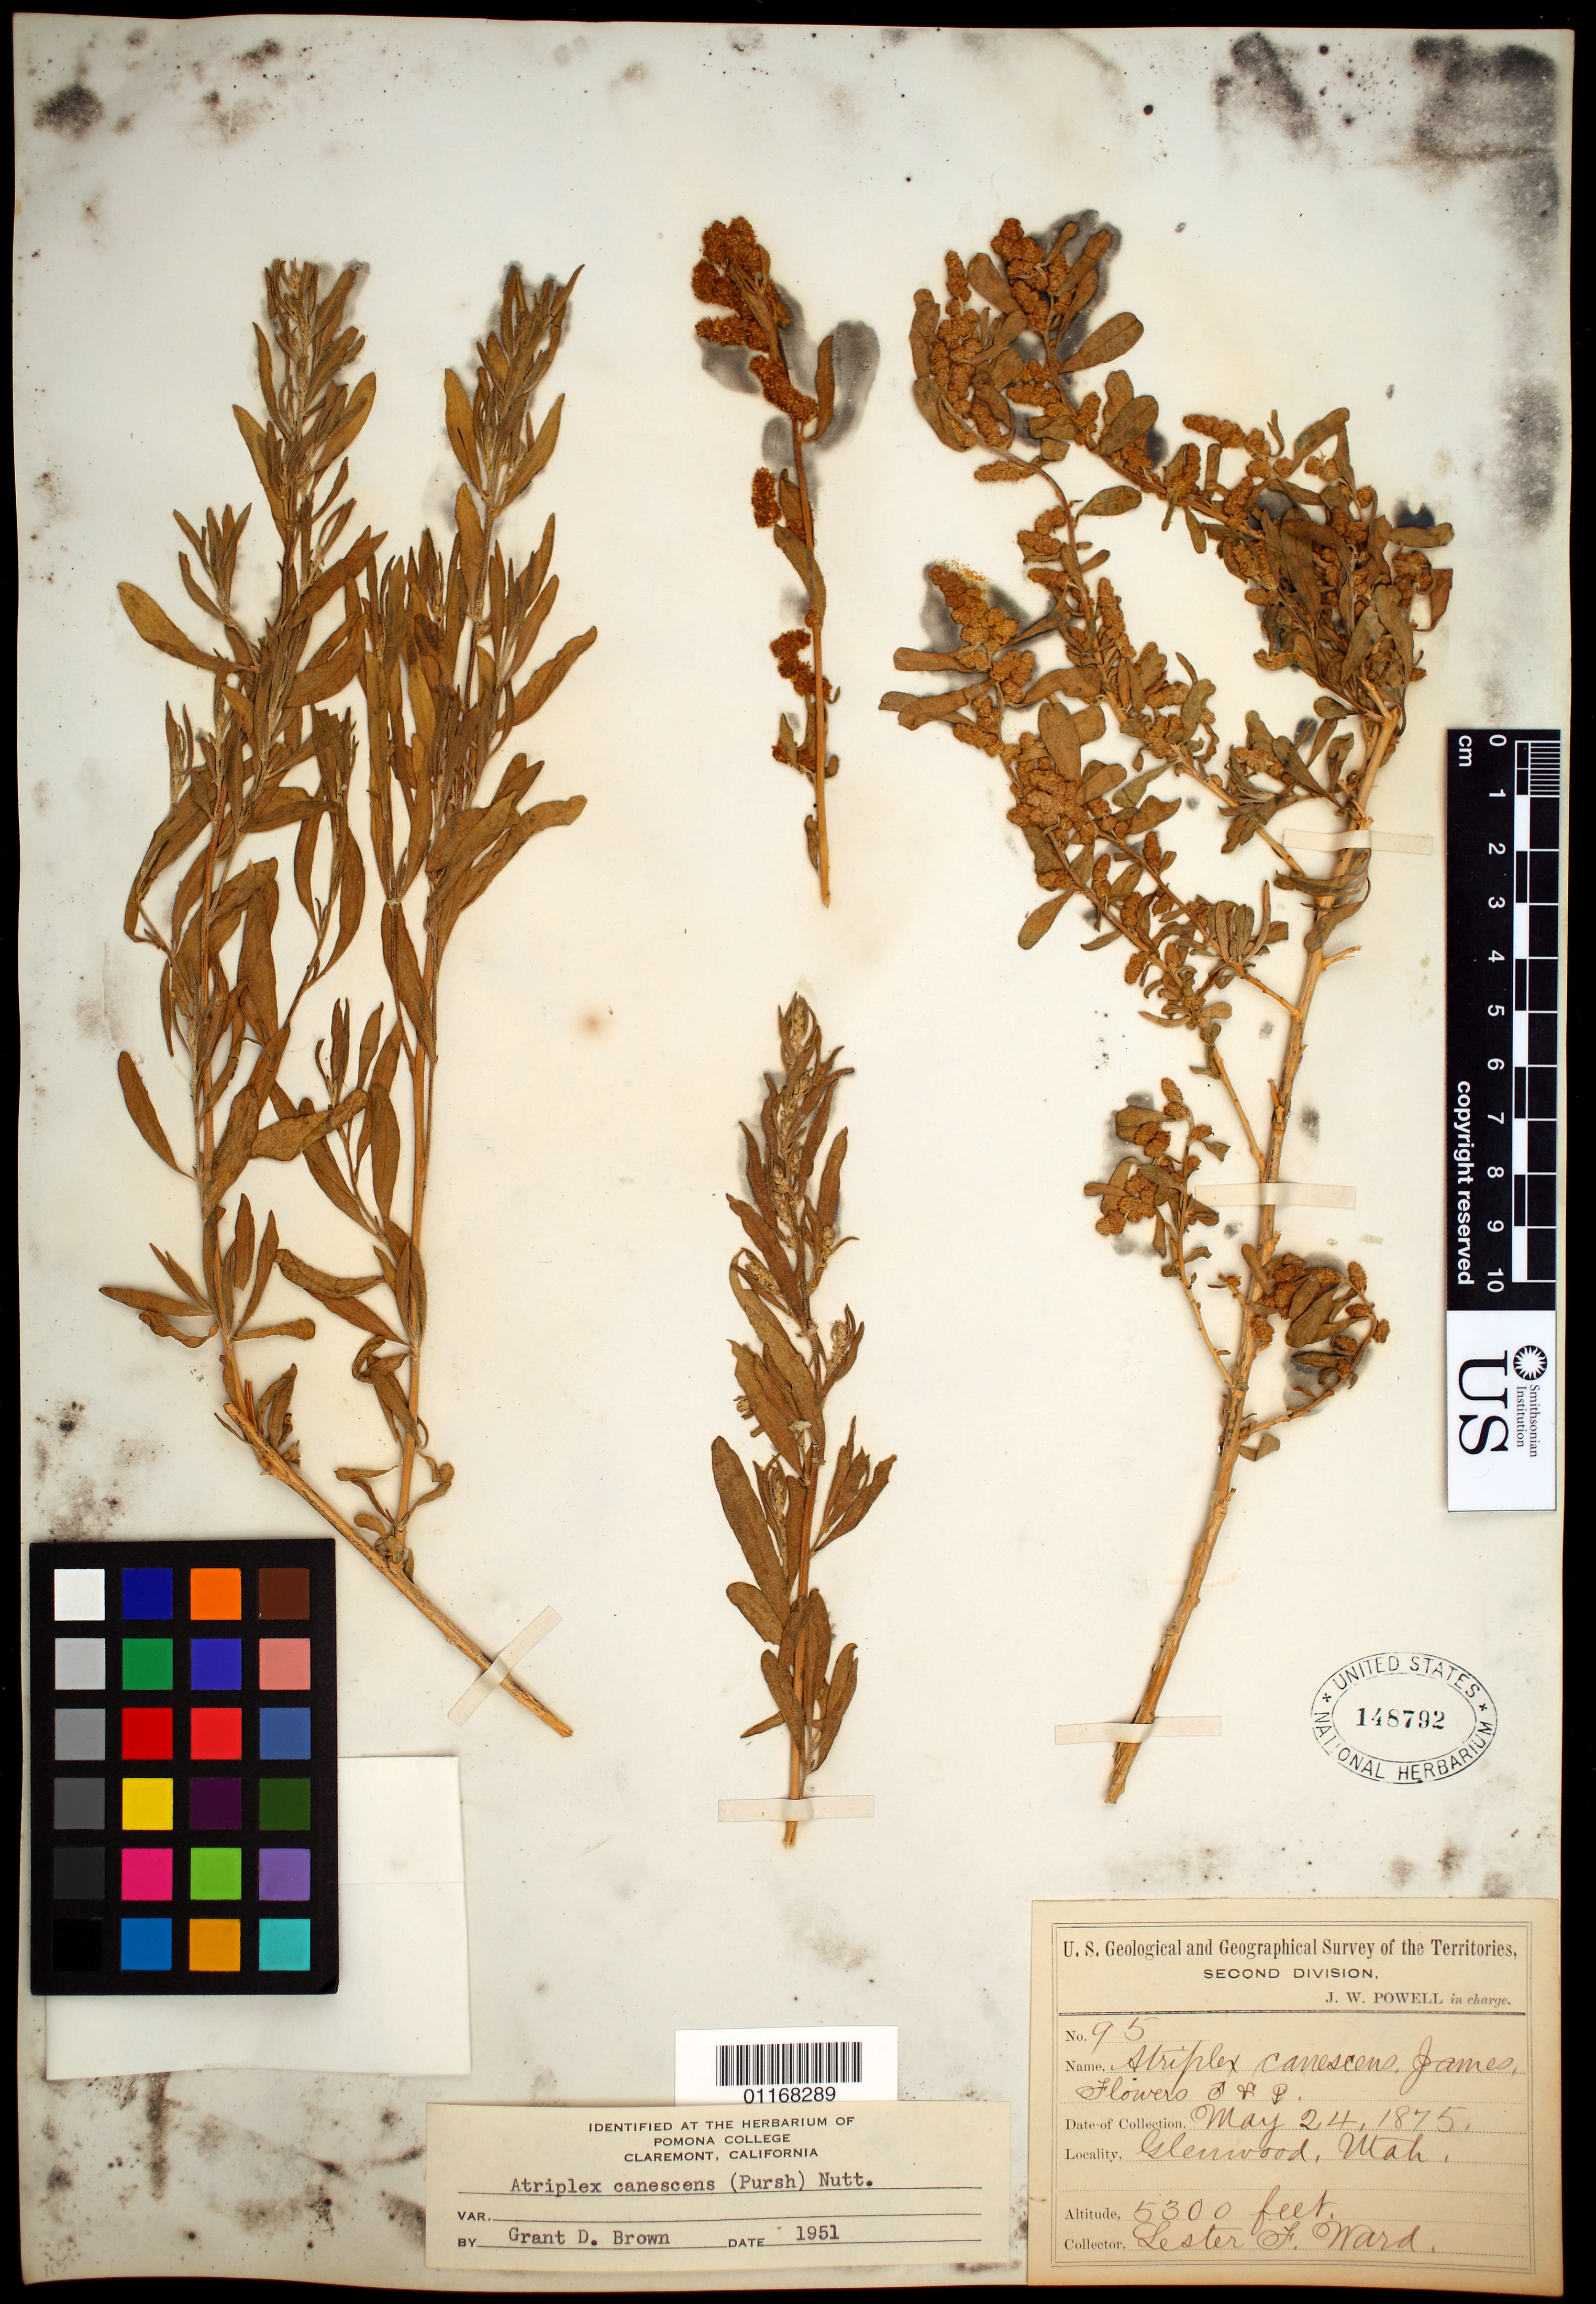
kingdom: Plantae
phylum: Tracheophyta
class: Magnoliopsida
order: Caryophyllales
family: Amaranthaceae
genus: Atriplex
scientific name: Atriplex canescens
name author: (Pursh) Nutt.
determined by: Brown, G. D.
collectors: L. F. Ward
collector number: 95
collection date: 1875-05-24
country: United States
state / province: Utah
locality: Glenwood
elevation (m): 1615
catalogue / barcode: US 148792